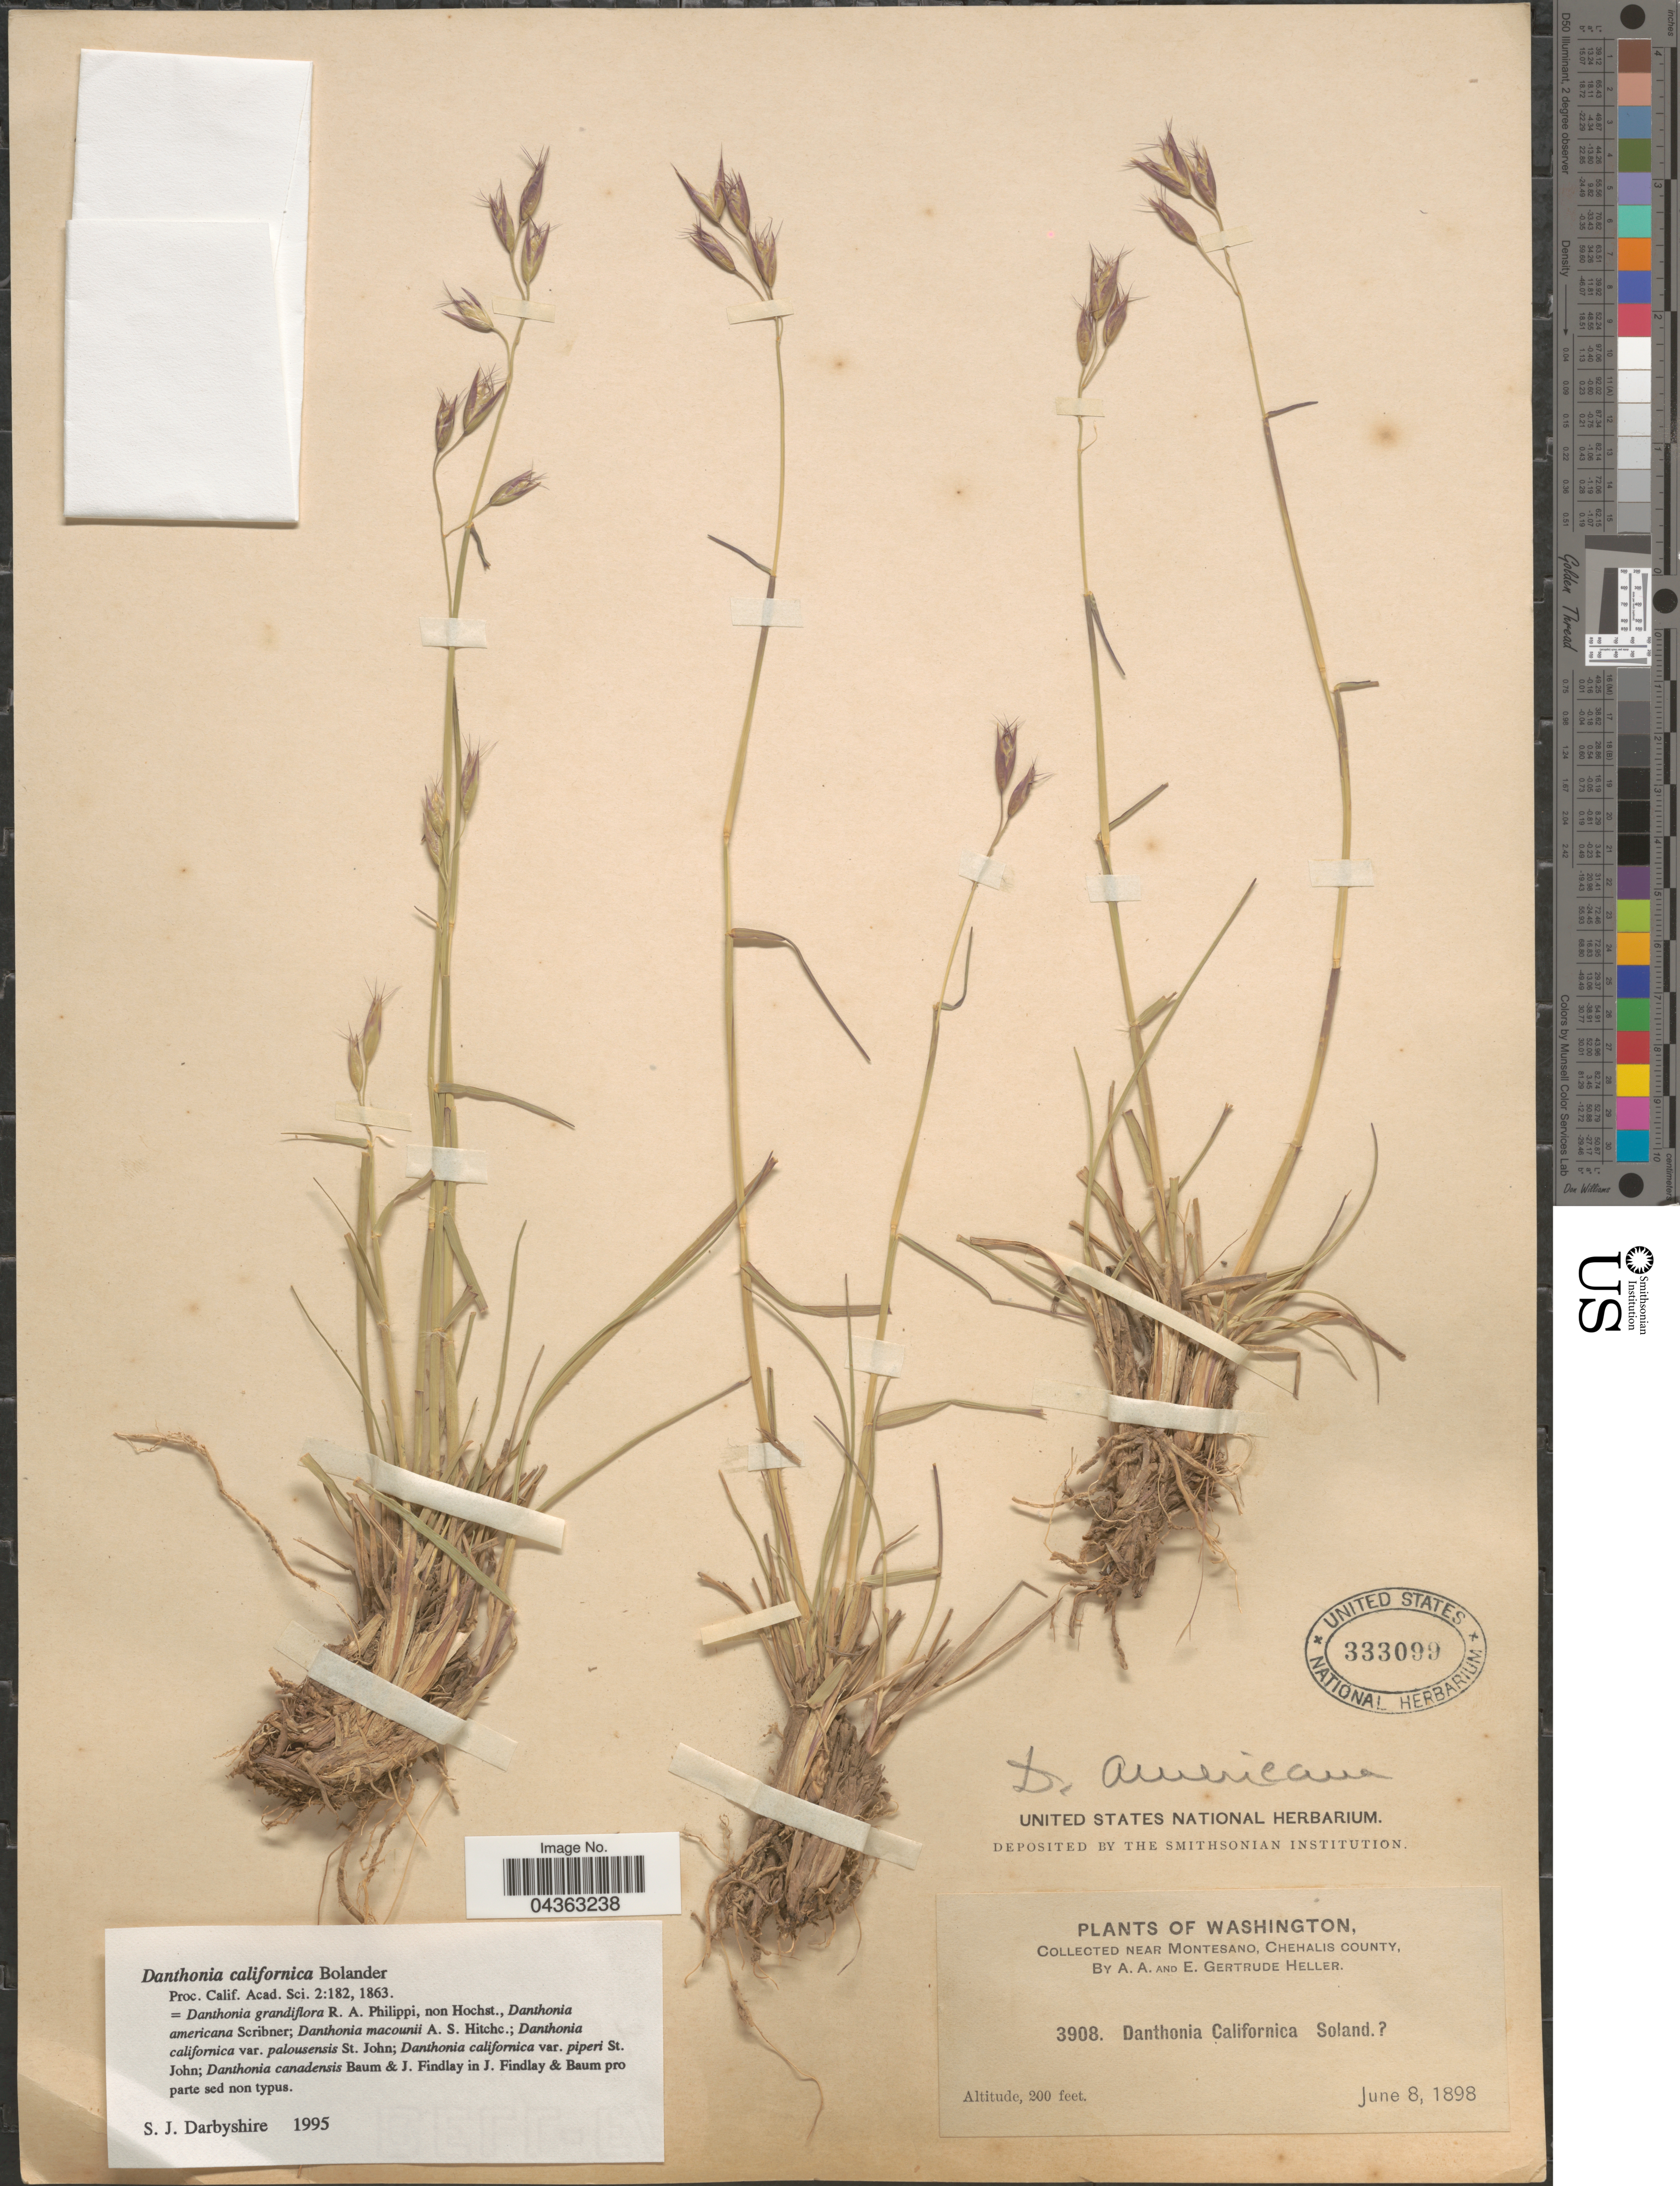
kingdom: Plantae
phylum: Tracheophyta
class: Liliopsida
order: Poales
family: Poaceae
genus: Danthonia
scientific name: Danthonia californica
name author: Bol.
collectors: A. A. Heller & E. G. Heller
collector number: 3908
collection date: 1898-06-08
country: United States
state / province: Washington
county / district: Grays Harbor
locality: Near Montesano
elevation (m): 61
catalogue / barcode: US 333099